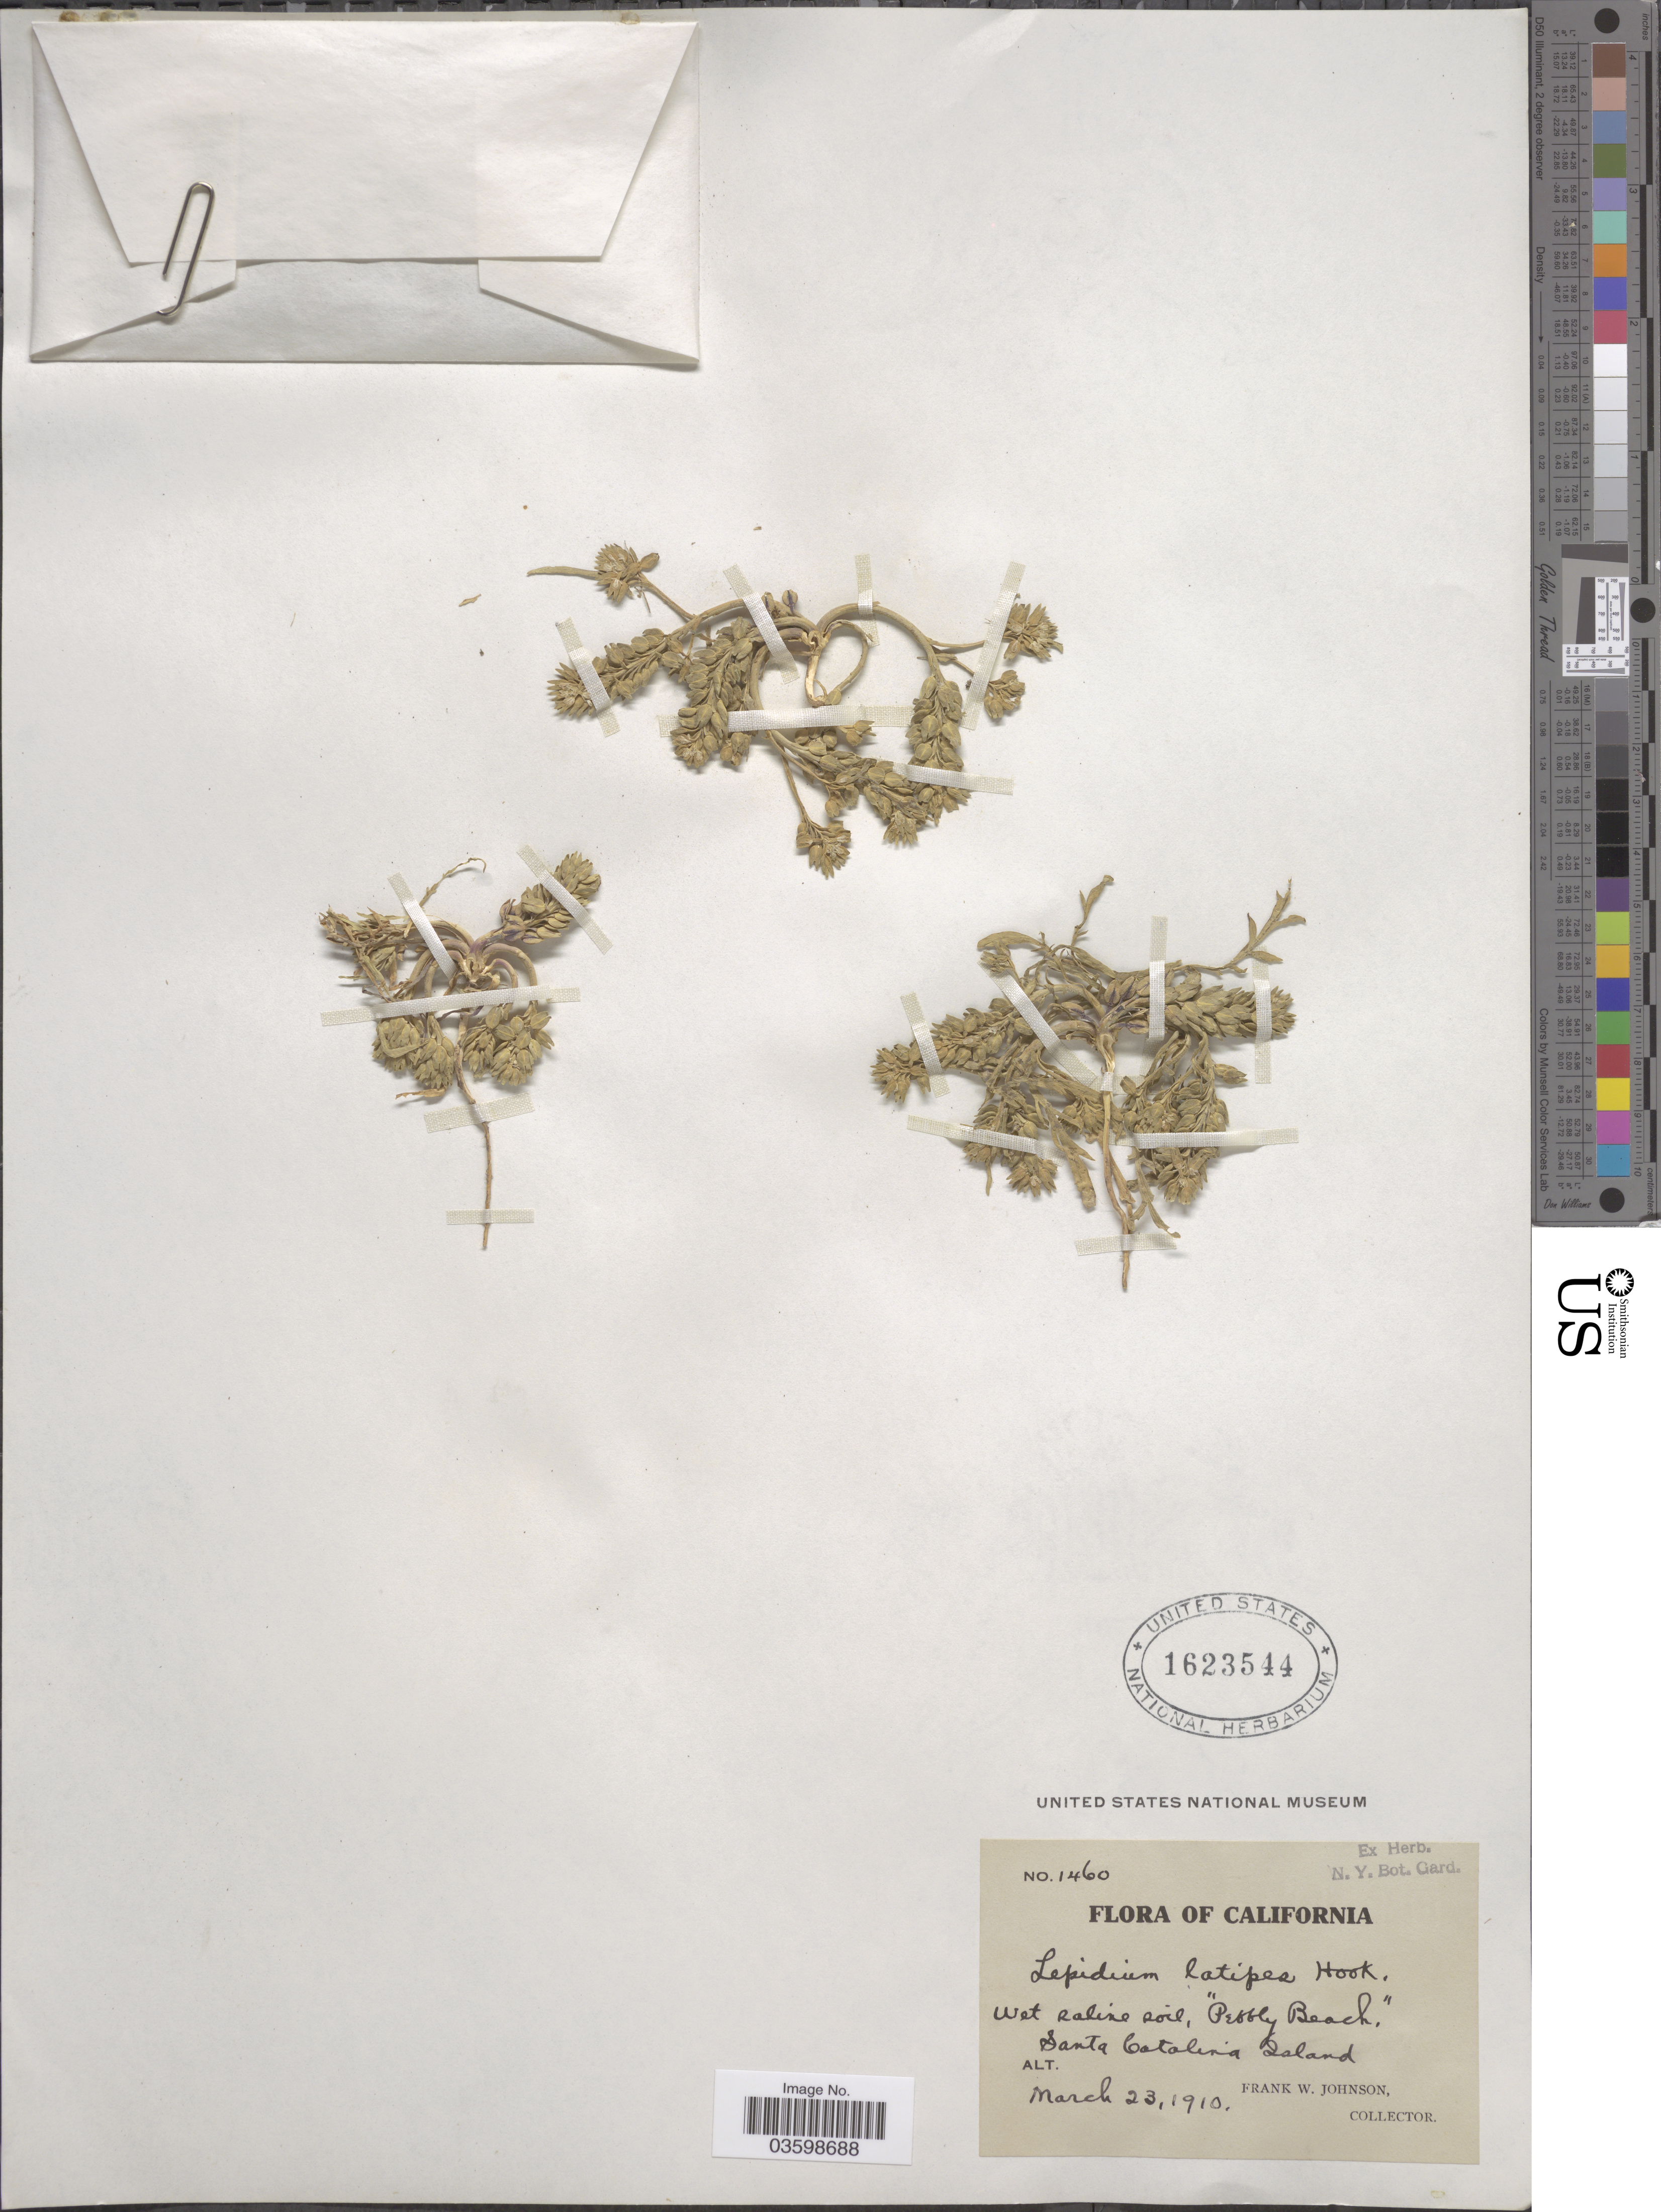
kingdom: Plantae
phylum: Tracheophyta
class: Magnoliopsida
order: Brassicales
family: Brassicaceae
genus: Lepidium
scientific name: Lepidium latipes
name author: Hook.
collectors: F. W. Johnson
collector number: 1460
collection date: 1910-03-23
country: United States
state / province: California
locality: Pebbly Beach,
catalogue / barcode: US 1623544